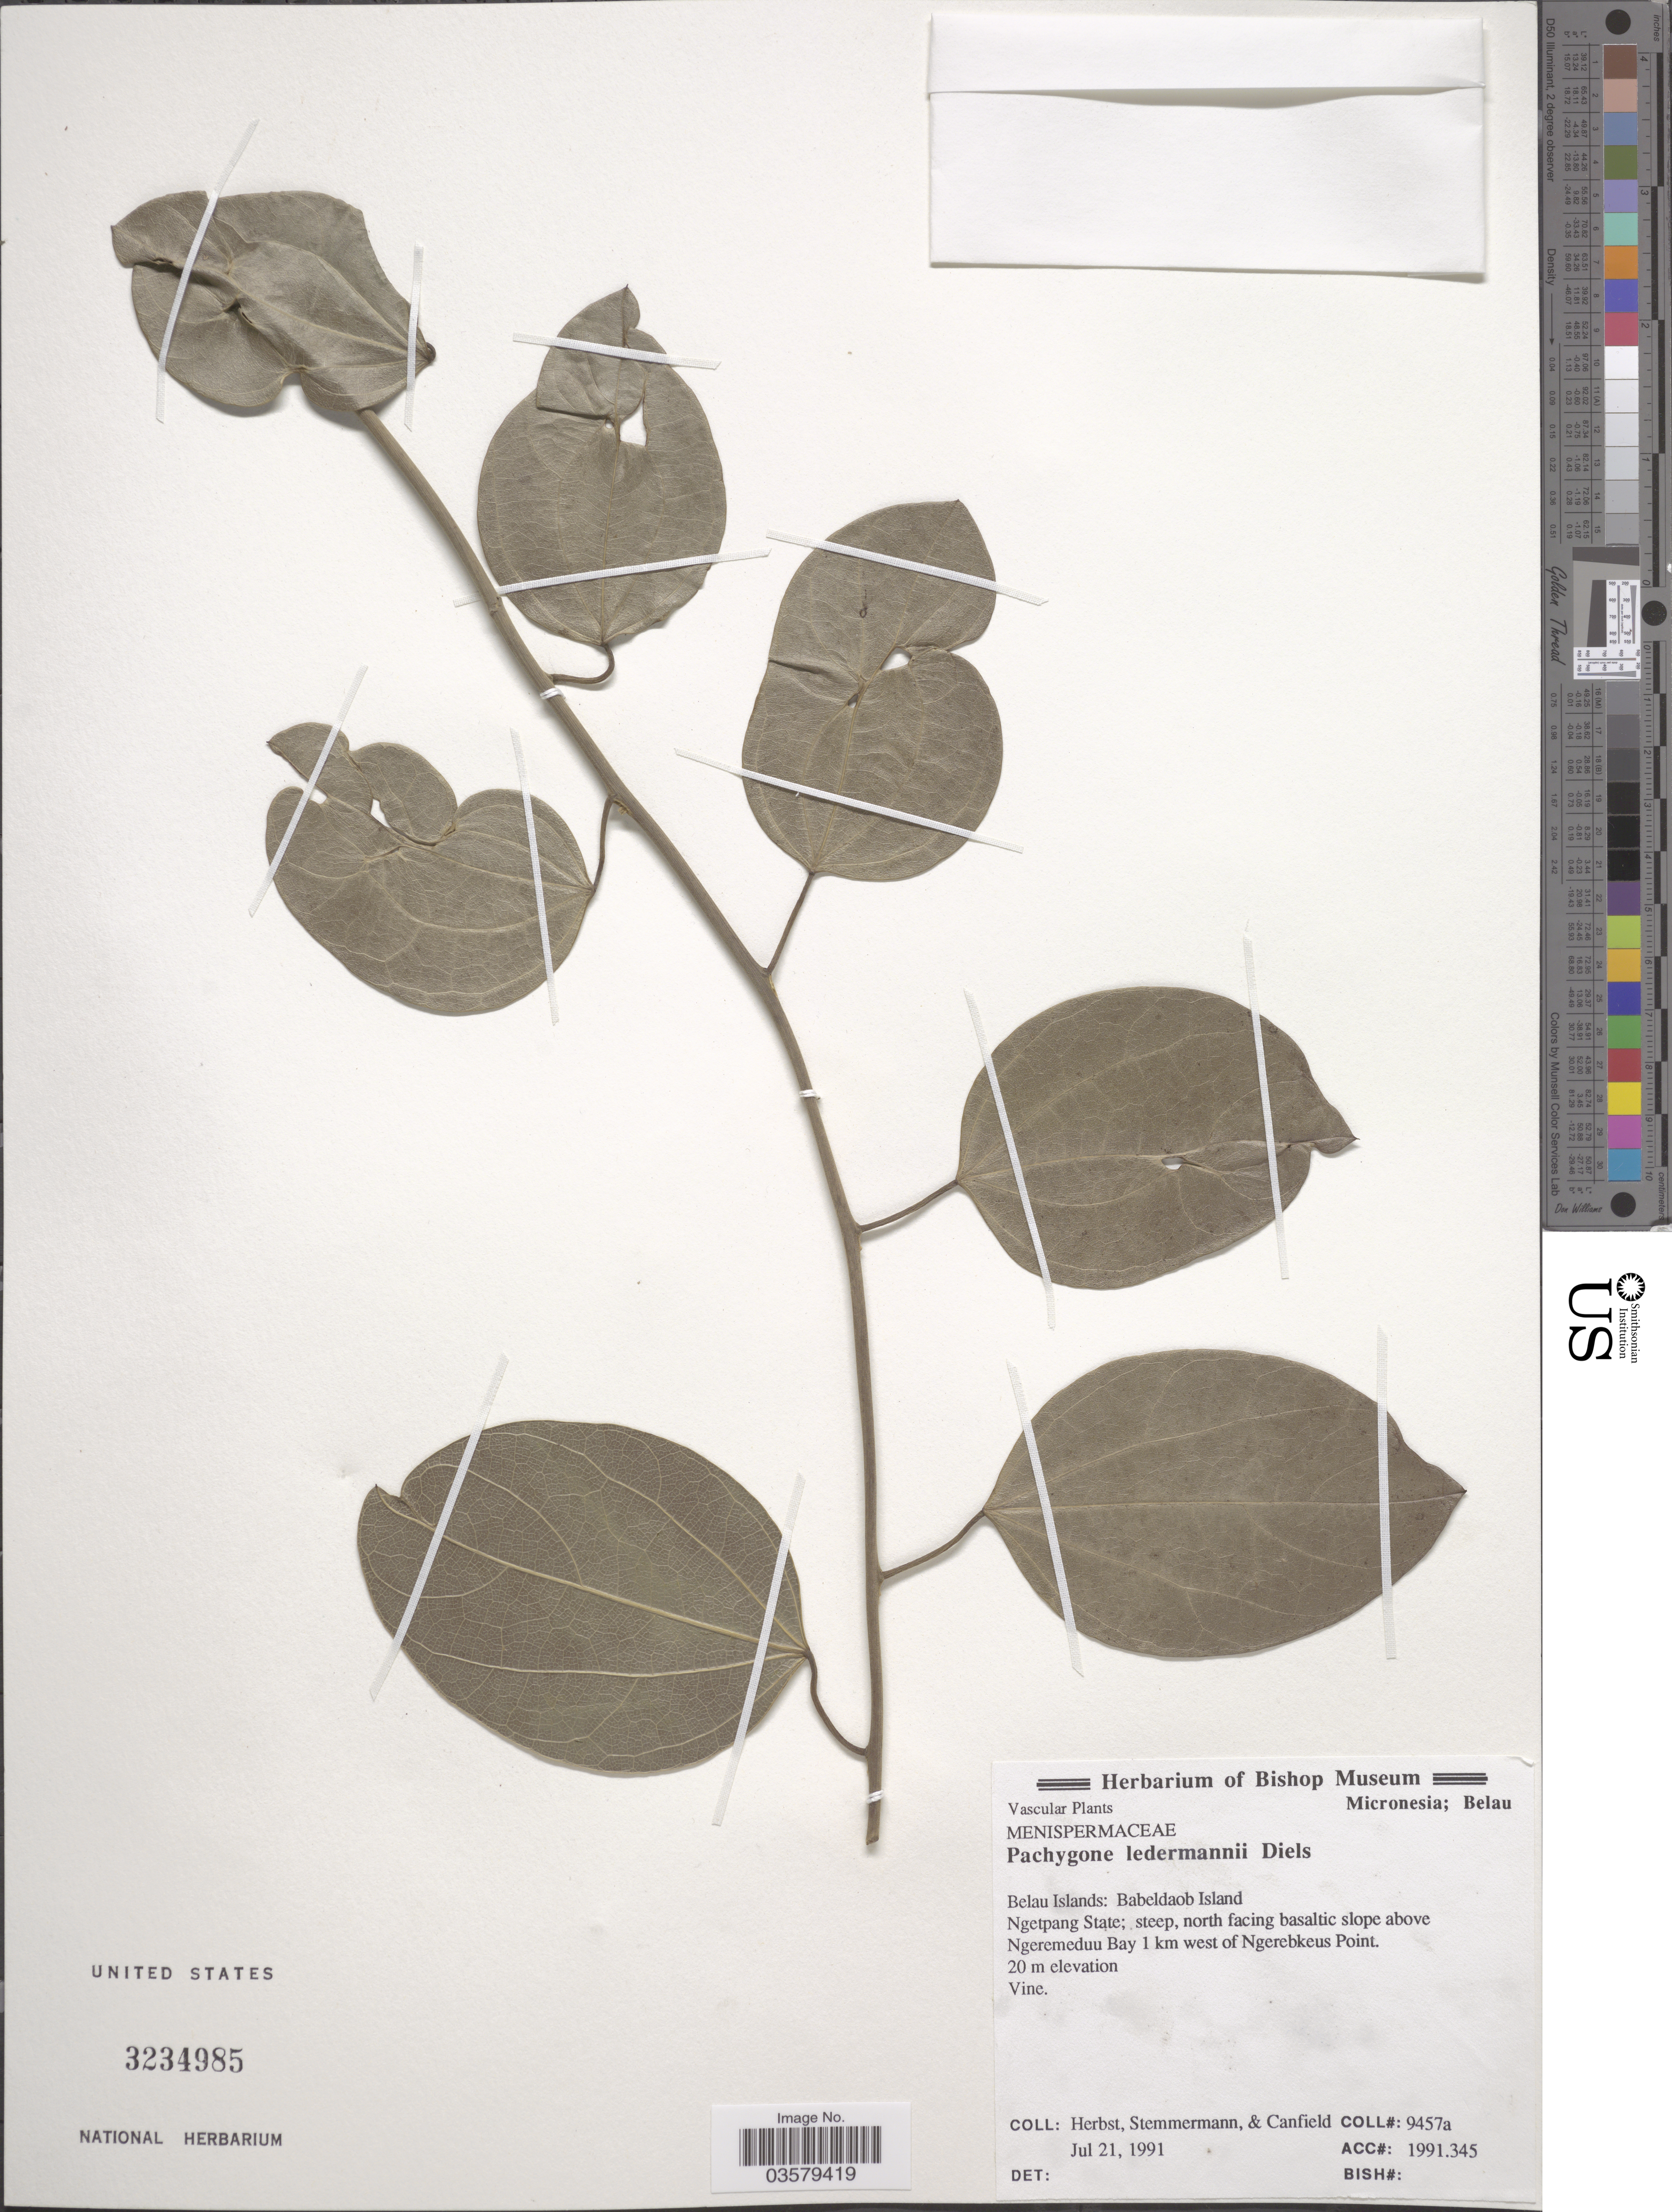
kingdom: Plantae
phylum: Tracheophyta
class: Magnoliopsida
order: Ranunculales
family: Menispermaceae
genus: Pachygone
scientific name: Pachygone ledermannii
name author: Diels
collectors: -. Herbst, -. Stemmermann & -. Canfield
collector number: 9457a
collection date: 1991-07-21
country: Palau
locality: Micronesia. Belau Islands: Babeldaob Island. Ngetpang State; steep, north facing basaltic slope above Ngeremeduu Bay 1 km west of Ngerebkeus Point.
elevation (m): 20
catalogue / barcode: US 3234985